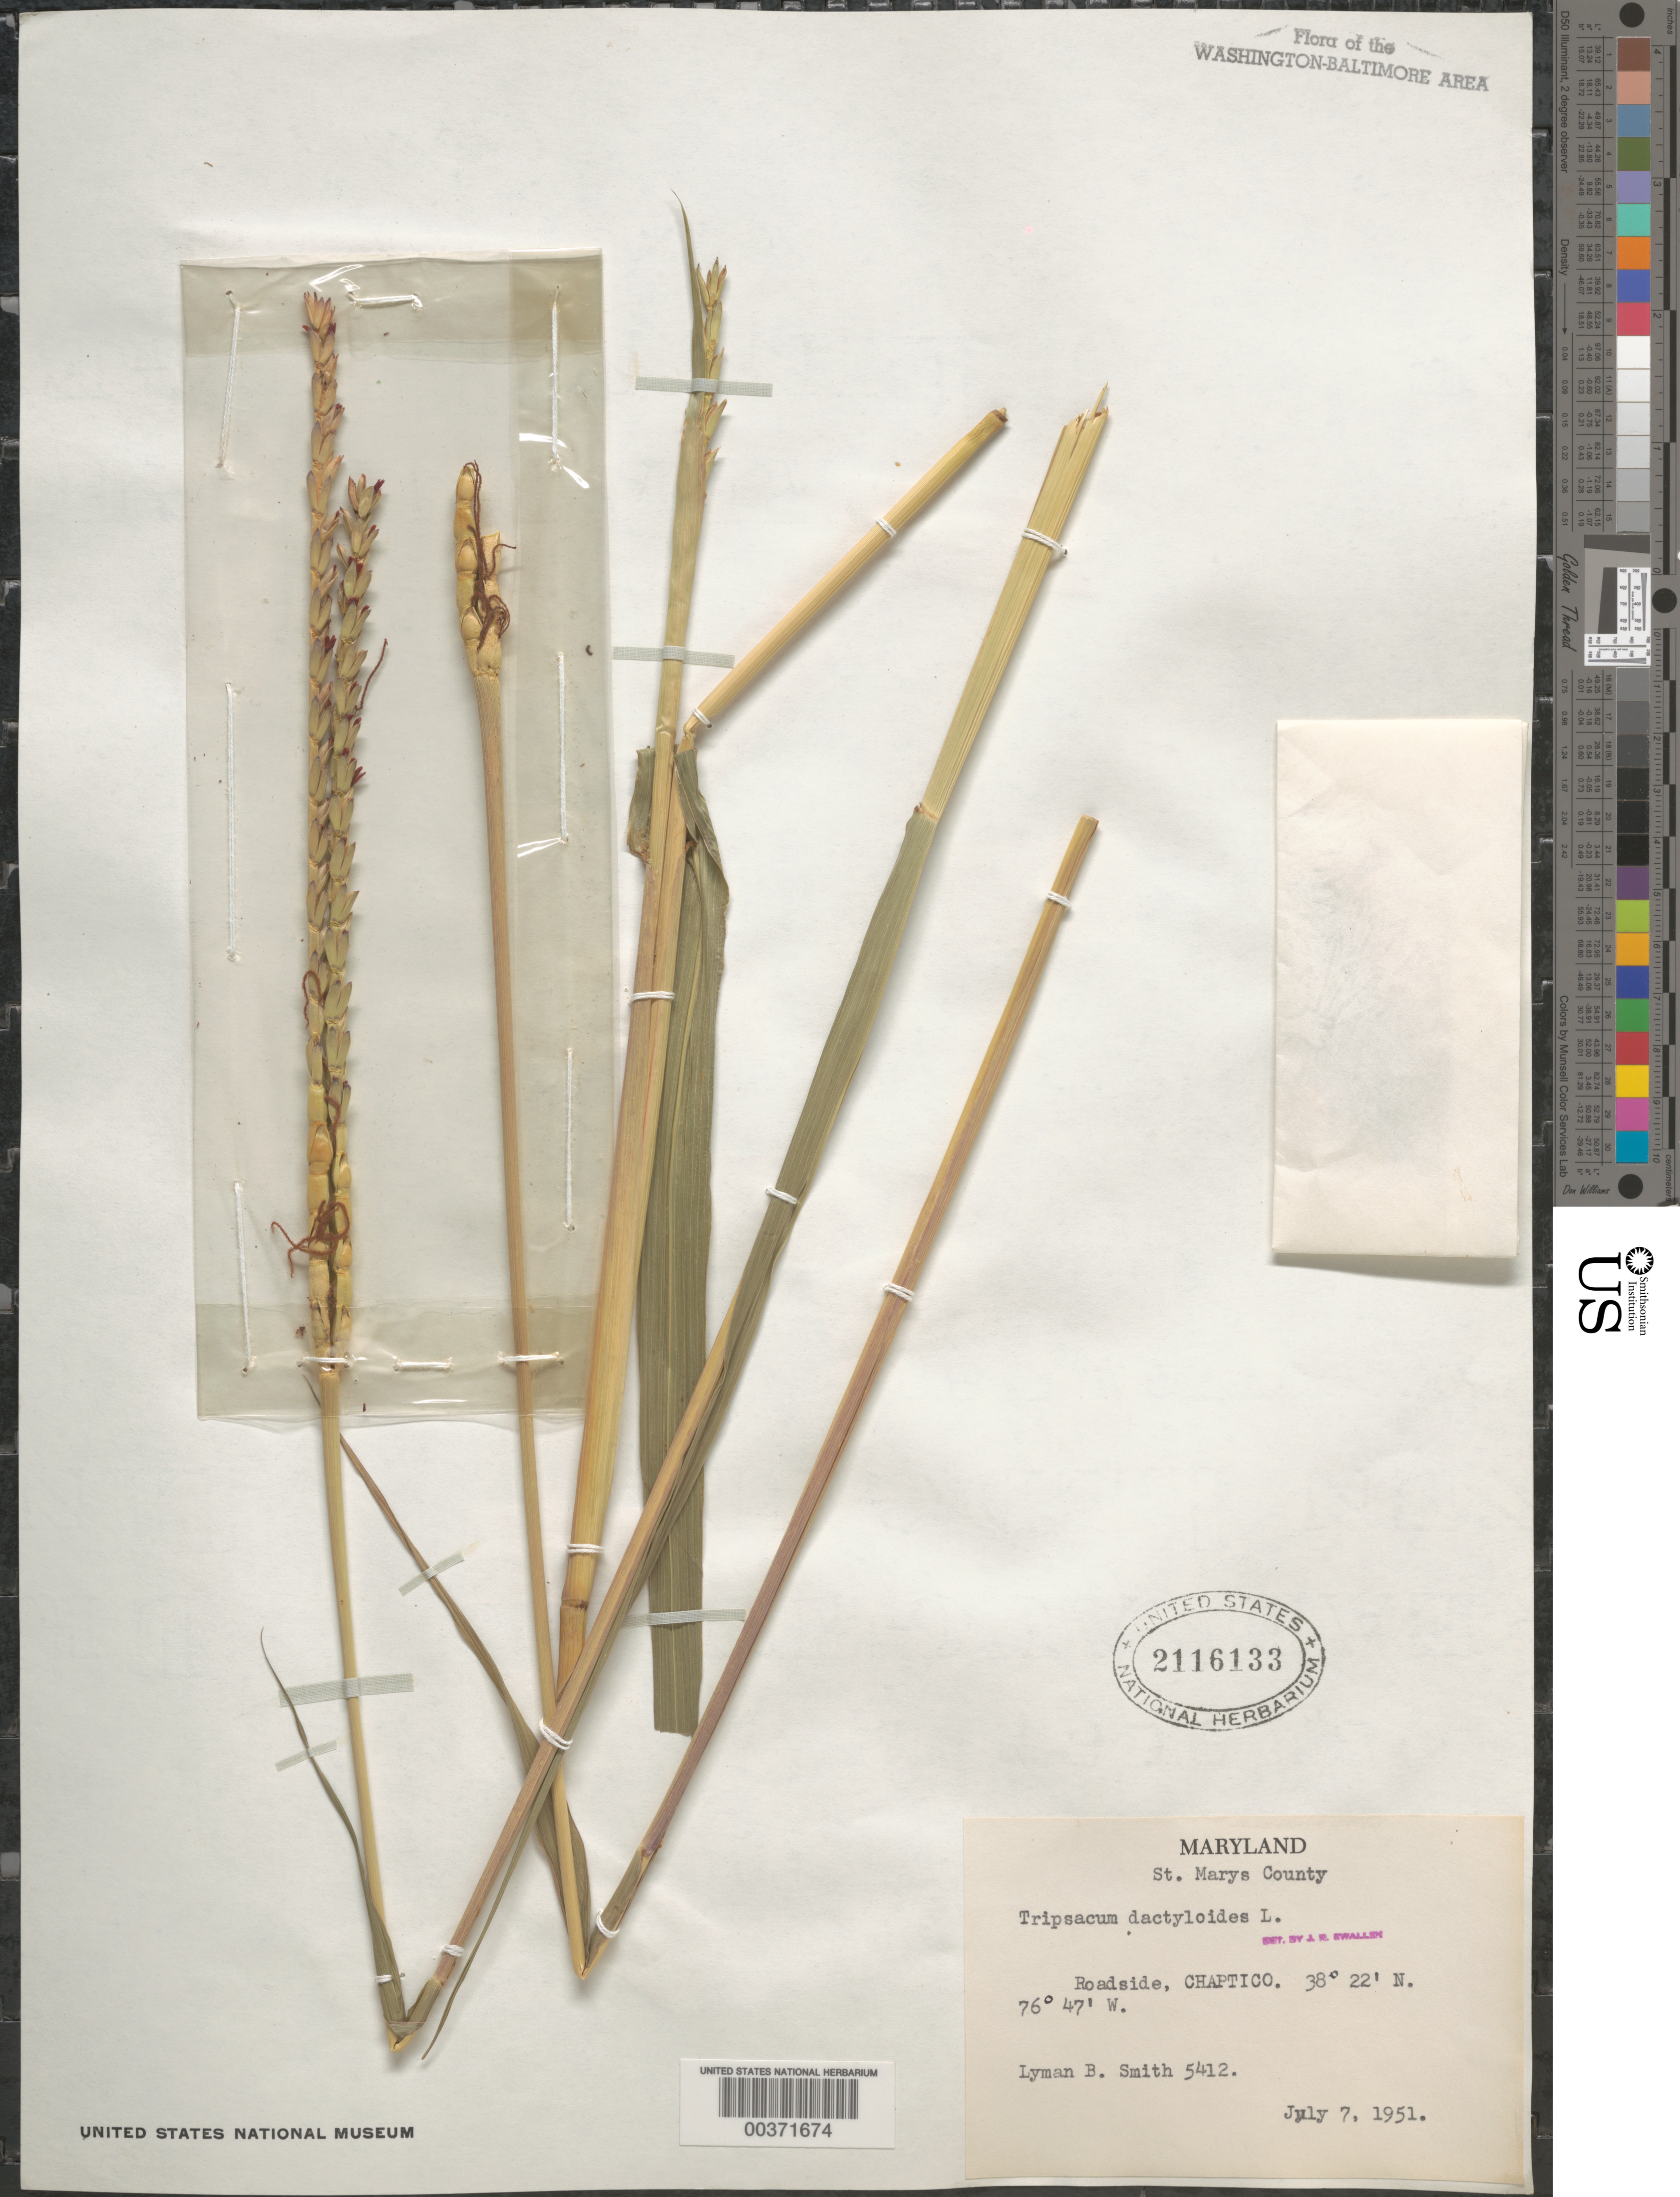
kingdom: Plantae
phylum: Tracheophyta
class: Liliopsida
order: Poales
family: Poaceae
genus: Tripsacum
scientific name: Tripsacum dactyloides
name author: (L.) L.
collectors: L. Smith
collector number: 5412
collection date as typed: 07 Jul 1951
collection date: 1951-07-07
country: United States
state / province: Maryland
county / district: St. Mary's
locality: Chaptico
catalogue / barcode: US 2116133